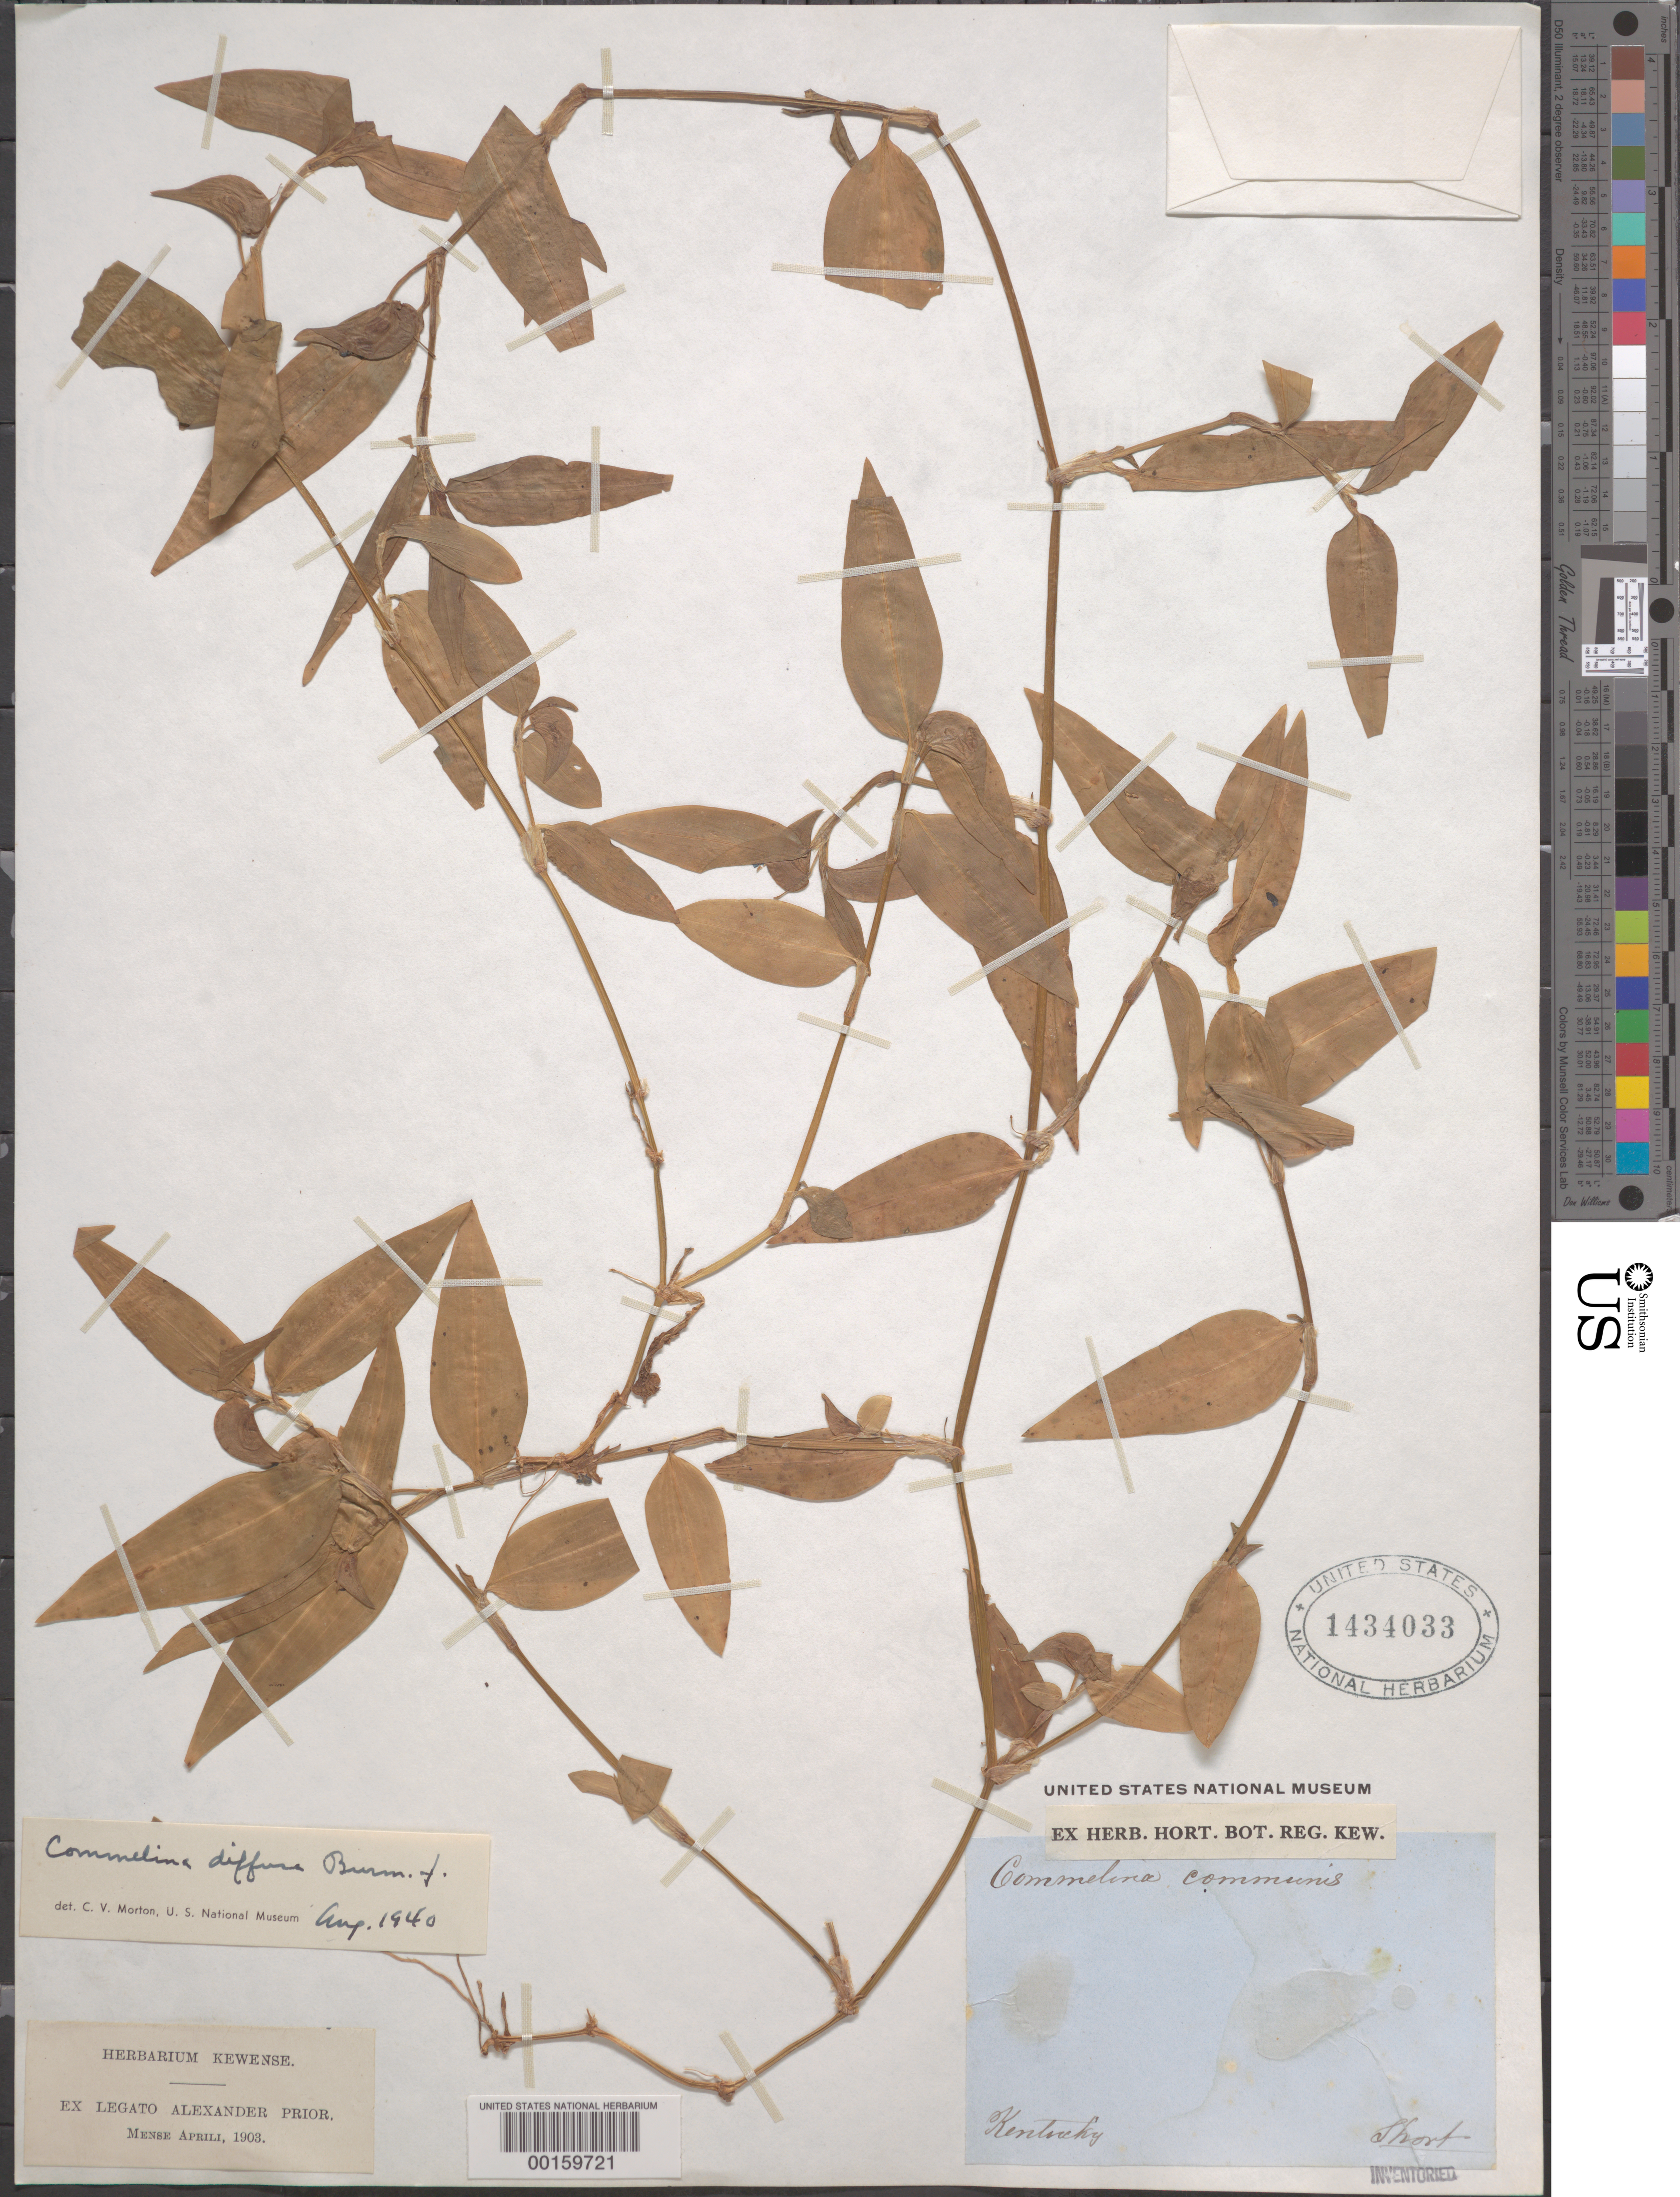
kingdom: Plantae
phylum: Tracheophyta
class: Liliopsida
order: Commelinales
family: Commelinaceae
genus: Commelina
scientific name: Commelina diffusa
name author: Burm. f.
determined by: Morton, C. V.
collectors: A. Prior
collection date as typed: Apr 1903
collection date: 1903-04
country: United States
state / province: Kentucky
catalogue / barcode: US 1434033